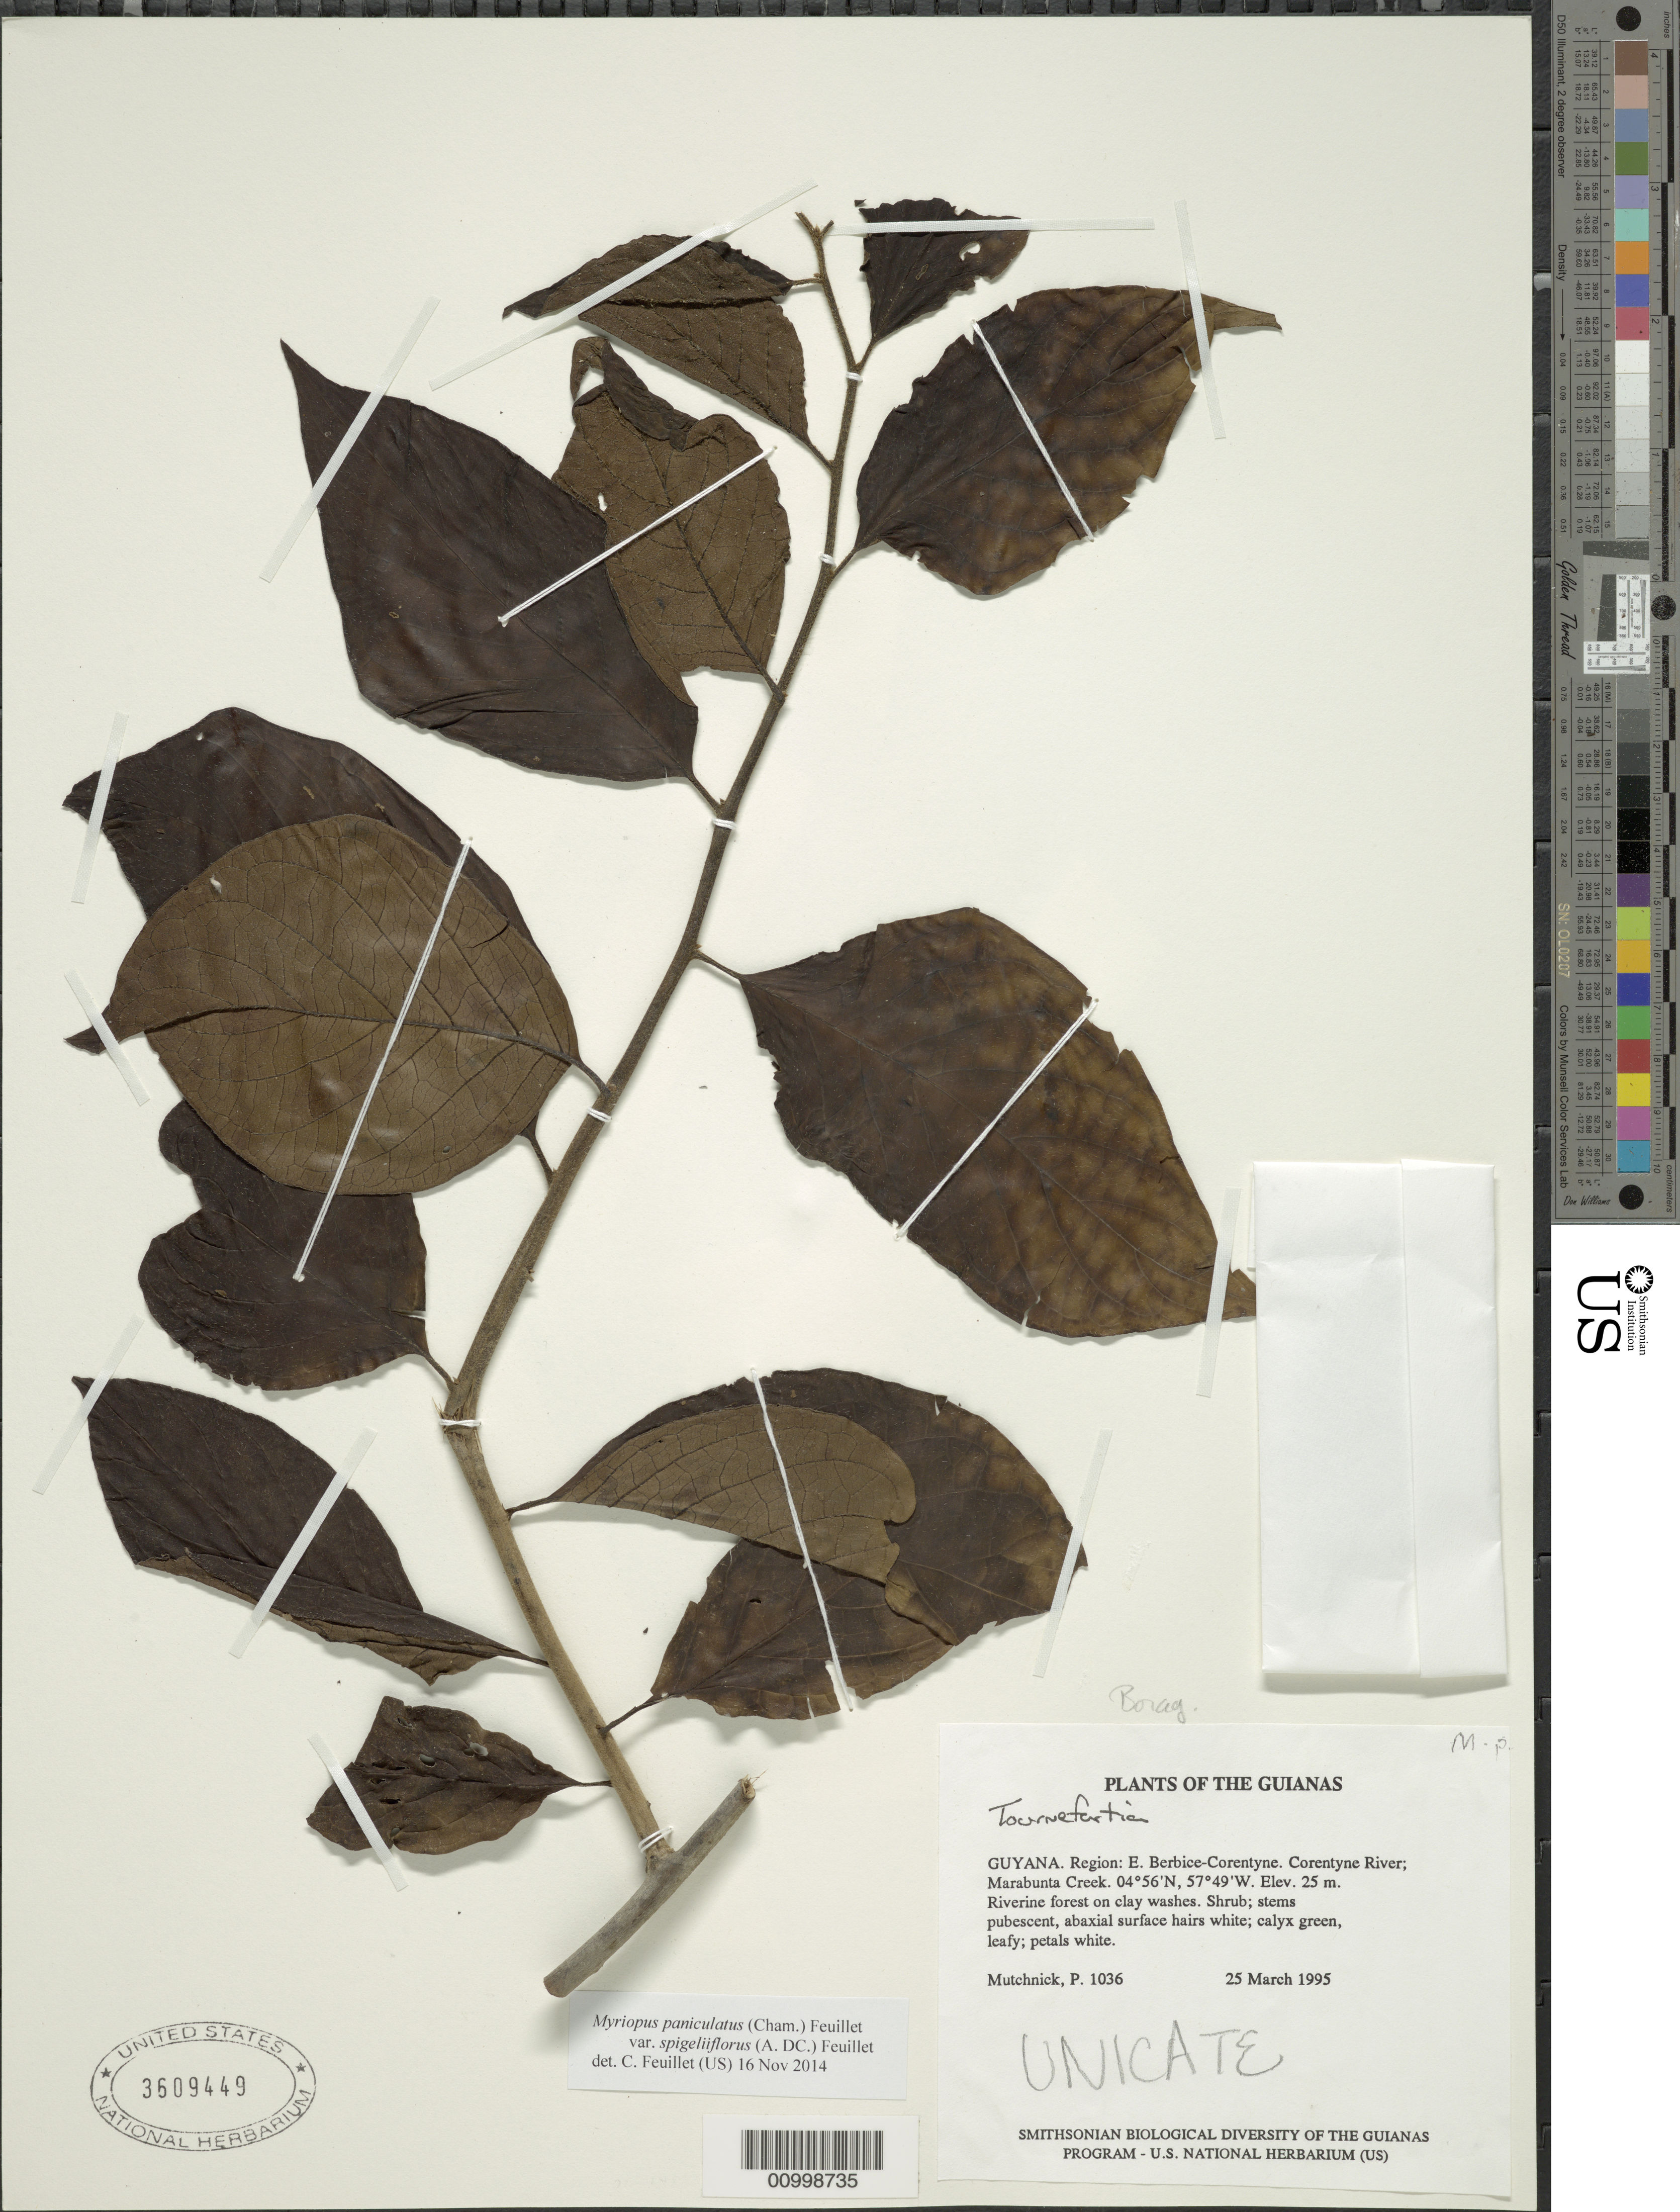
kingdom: Plantae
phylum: Tracheophyta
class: Magnoliopsida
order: Boraginales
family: Heliotropiaceae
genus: Myriopus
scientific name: Myriopus paniculatus var. spigeliiflorus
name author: (A. DC.) Feuillet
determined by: Feuillet, C.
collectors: P. Mutchnick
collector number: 1036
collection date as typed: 25 March 1995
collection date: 1995-03-25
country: Guyana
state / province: E. Berbice-Corentyne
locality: Corentyne River; Marabunta Creek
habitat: Riverine forest on clay washes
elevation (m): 25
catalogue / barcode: US 3609449